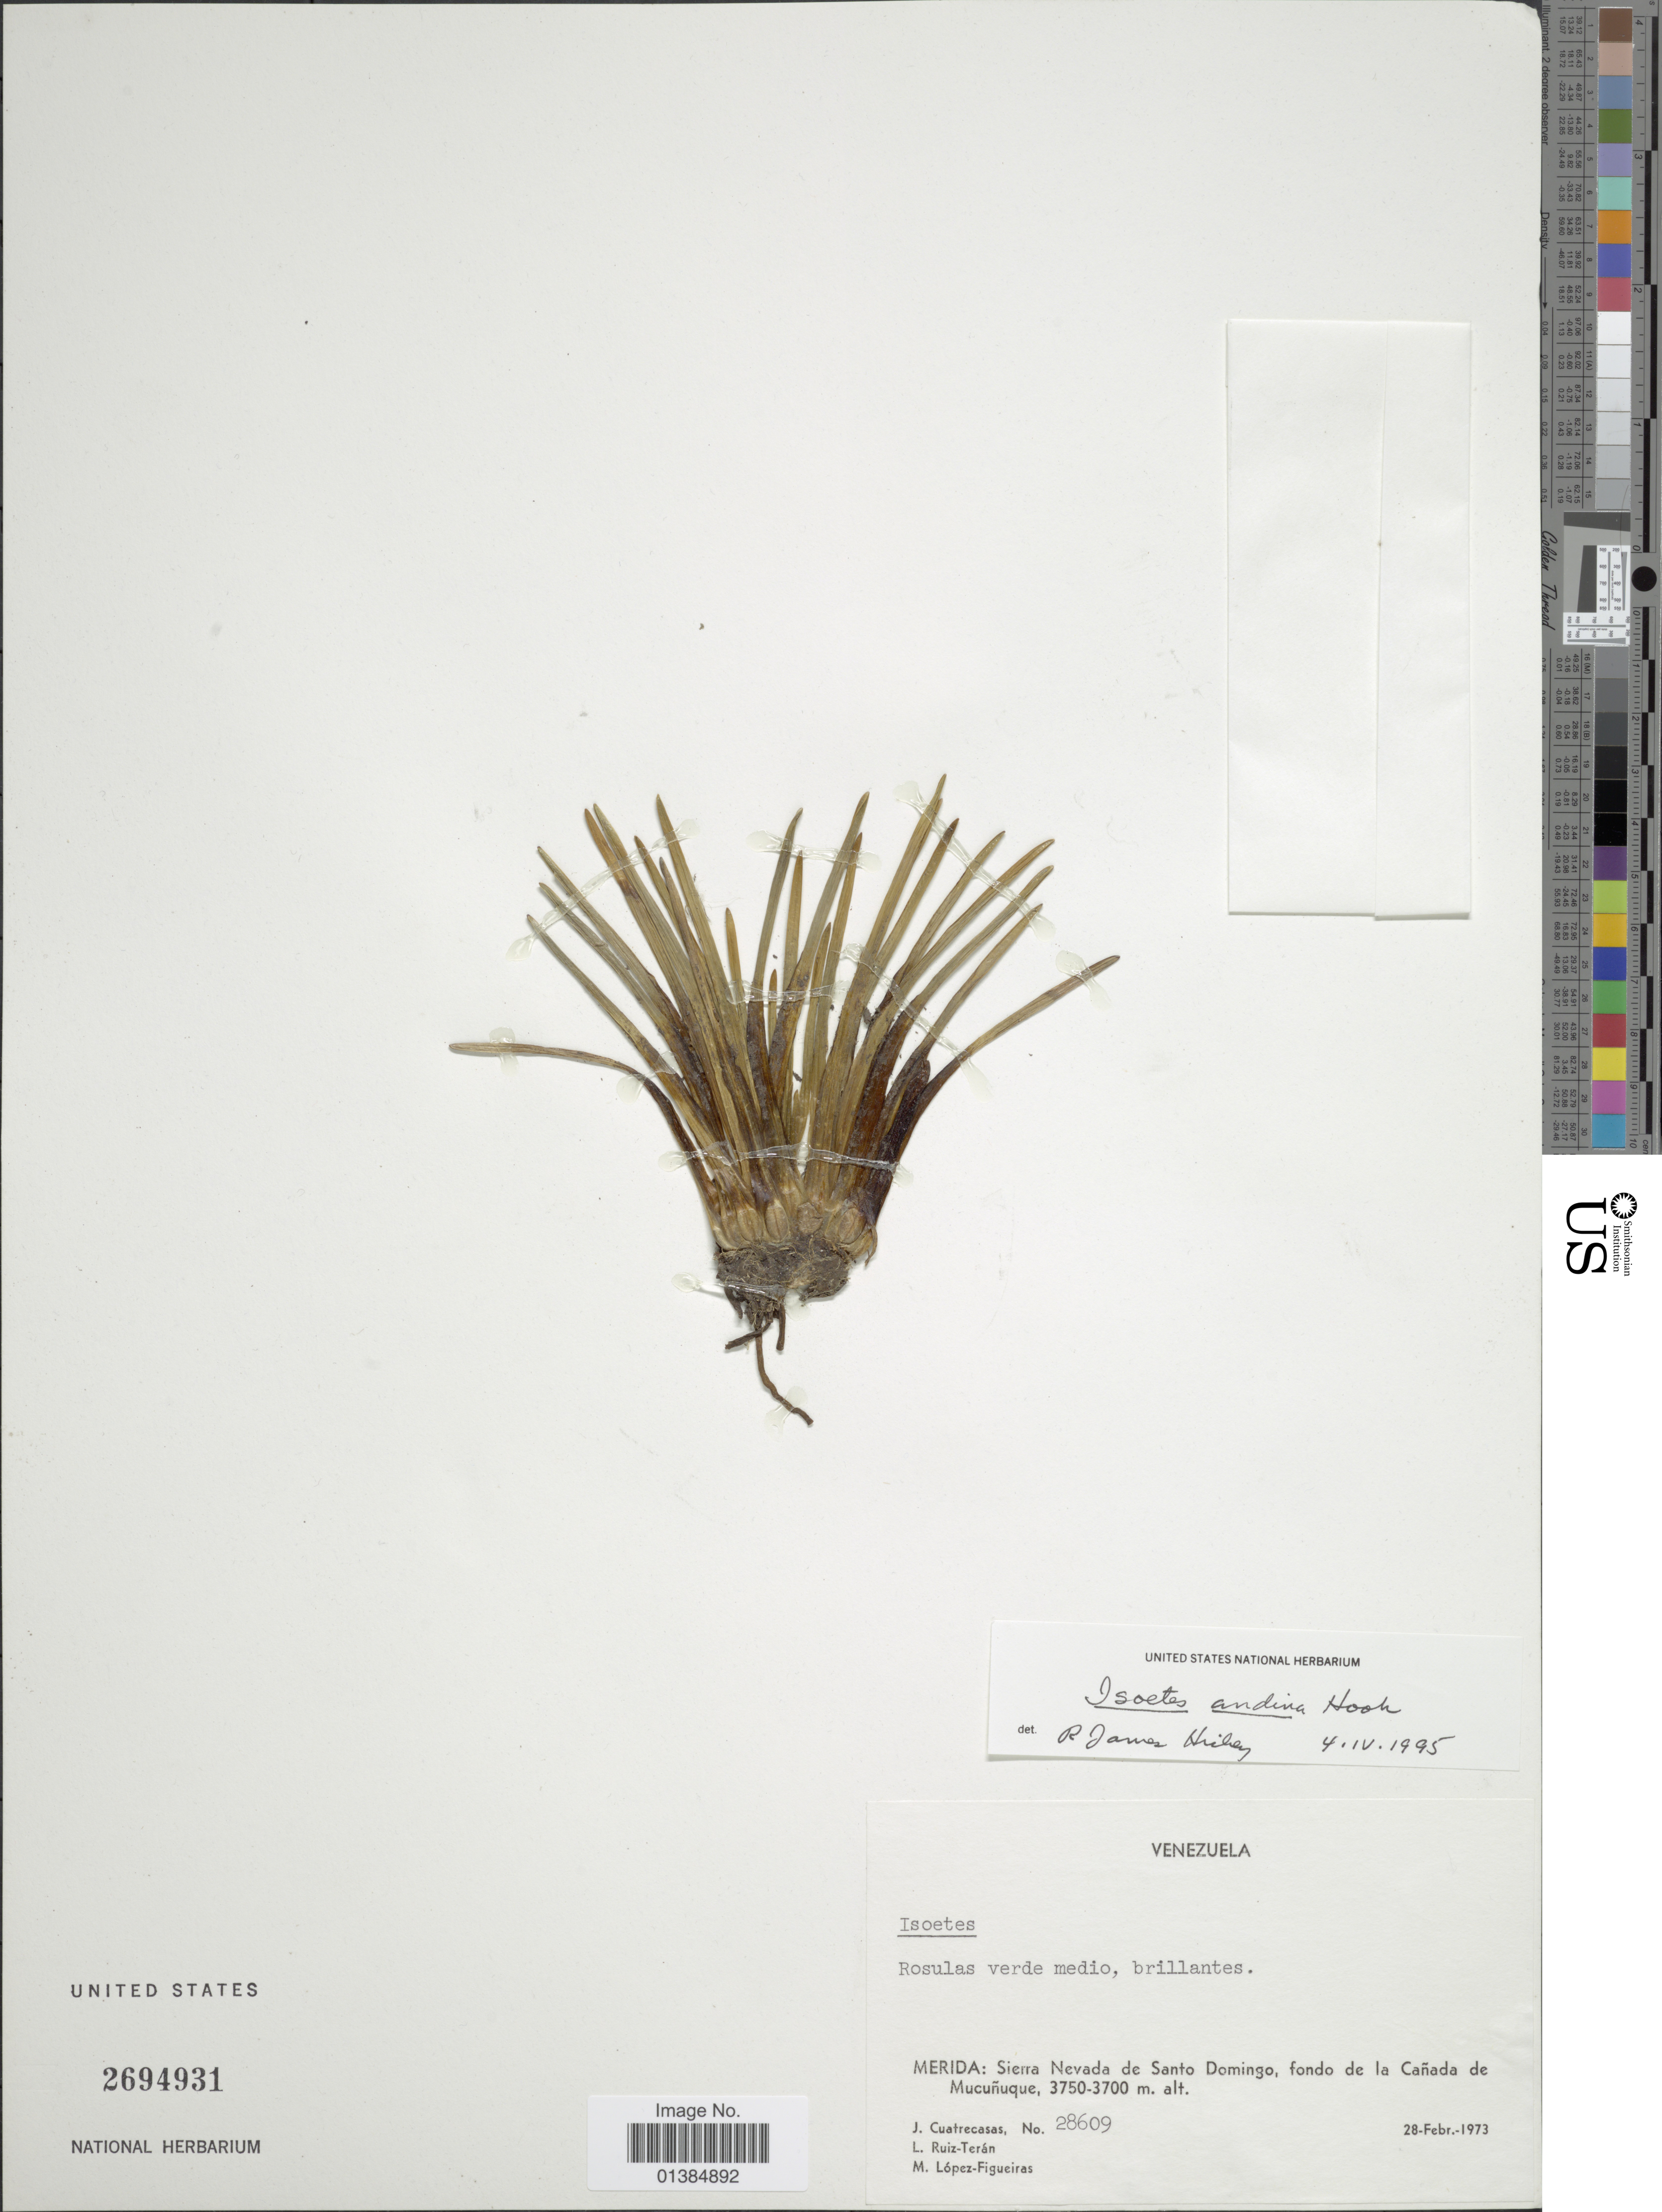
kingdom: Plantae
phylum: Tracheophyta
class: Lycopodiopsida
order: Isoetales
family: Isoetaceae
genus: Isoetes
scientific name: Isoetes andina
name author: Spruce ex Hook.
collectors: J. Cuatrecasas, L. E. Ruíz-Terán & M. López Figueiras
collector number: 28609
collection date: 1973-02-28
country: Venezuela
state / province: Mérida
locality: Sierra Nevada de Santo Domingo, fondo de la Cañada de Mucuñuque.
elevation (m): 3700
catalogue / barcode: US 2694931